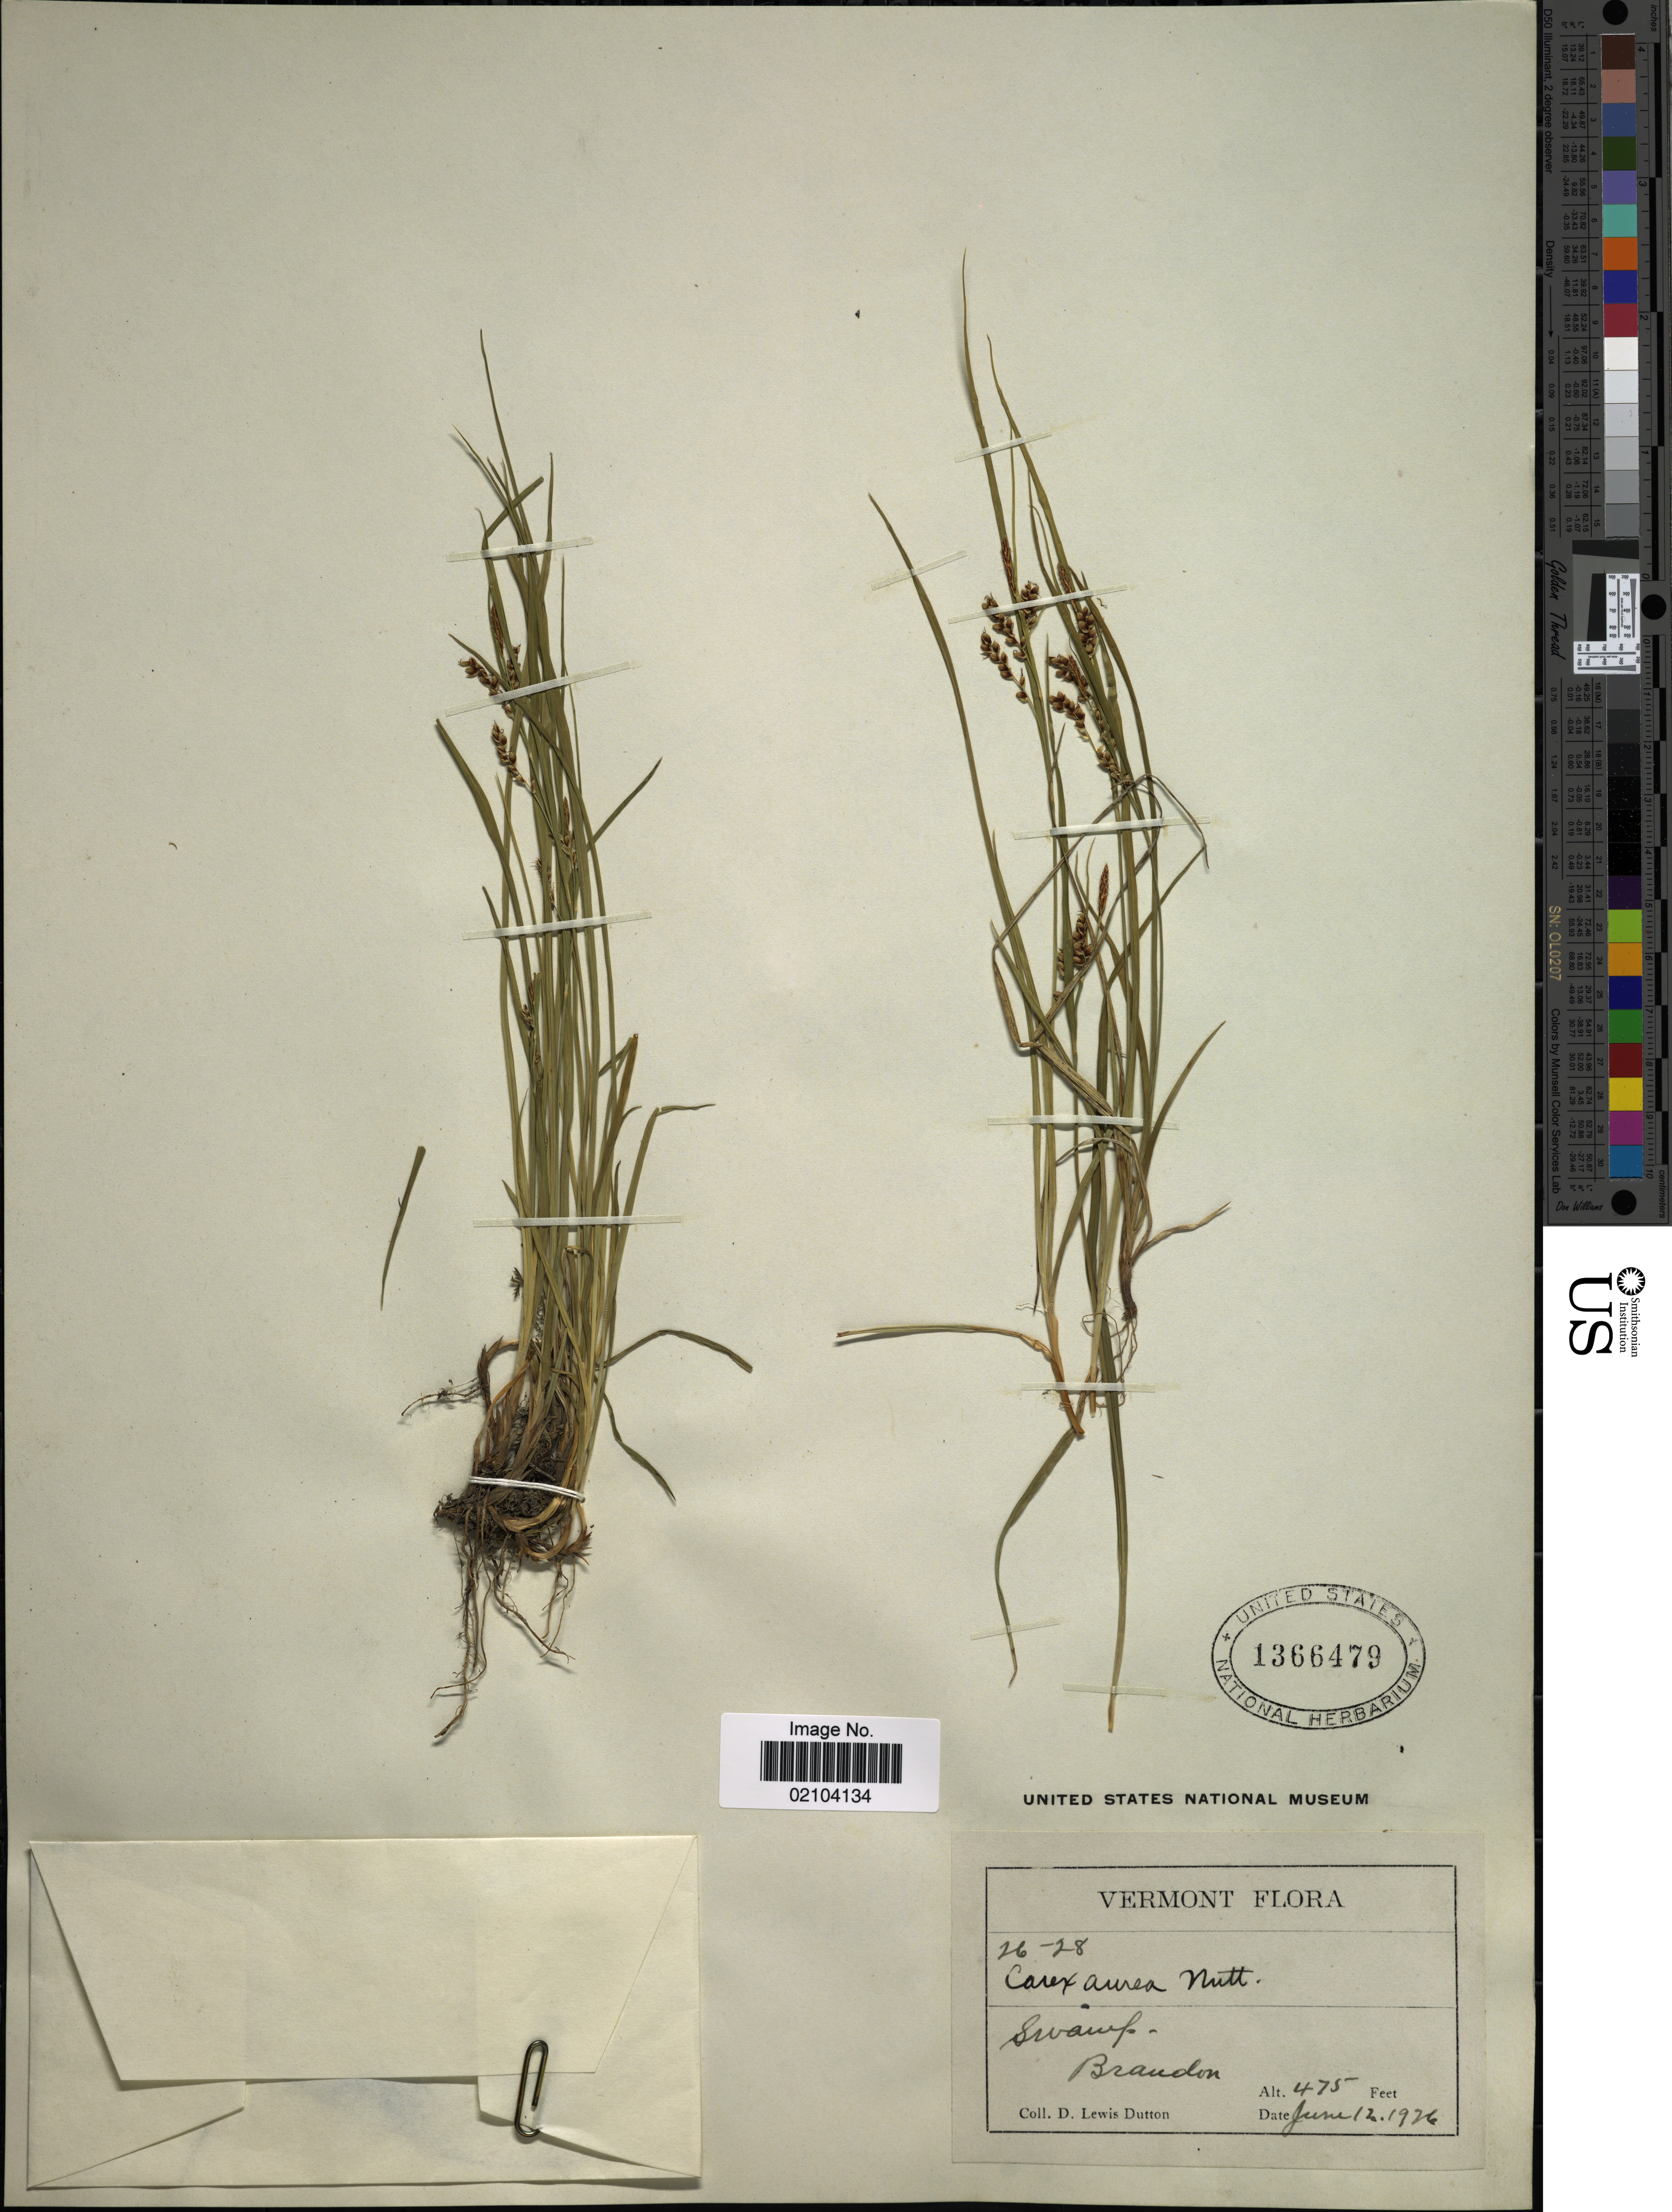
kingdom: Plantae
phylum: Tracheophyta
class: Liliopsida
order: Poales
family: Cyperaceae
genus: Carex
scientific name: Carex aurea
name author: Nutt.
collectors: D. Dutton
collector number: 26-28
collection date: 1926-06-12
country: United States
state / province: Vermont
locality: Swamp. Brandon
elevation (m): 145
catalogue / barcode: US 1366479